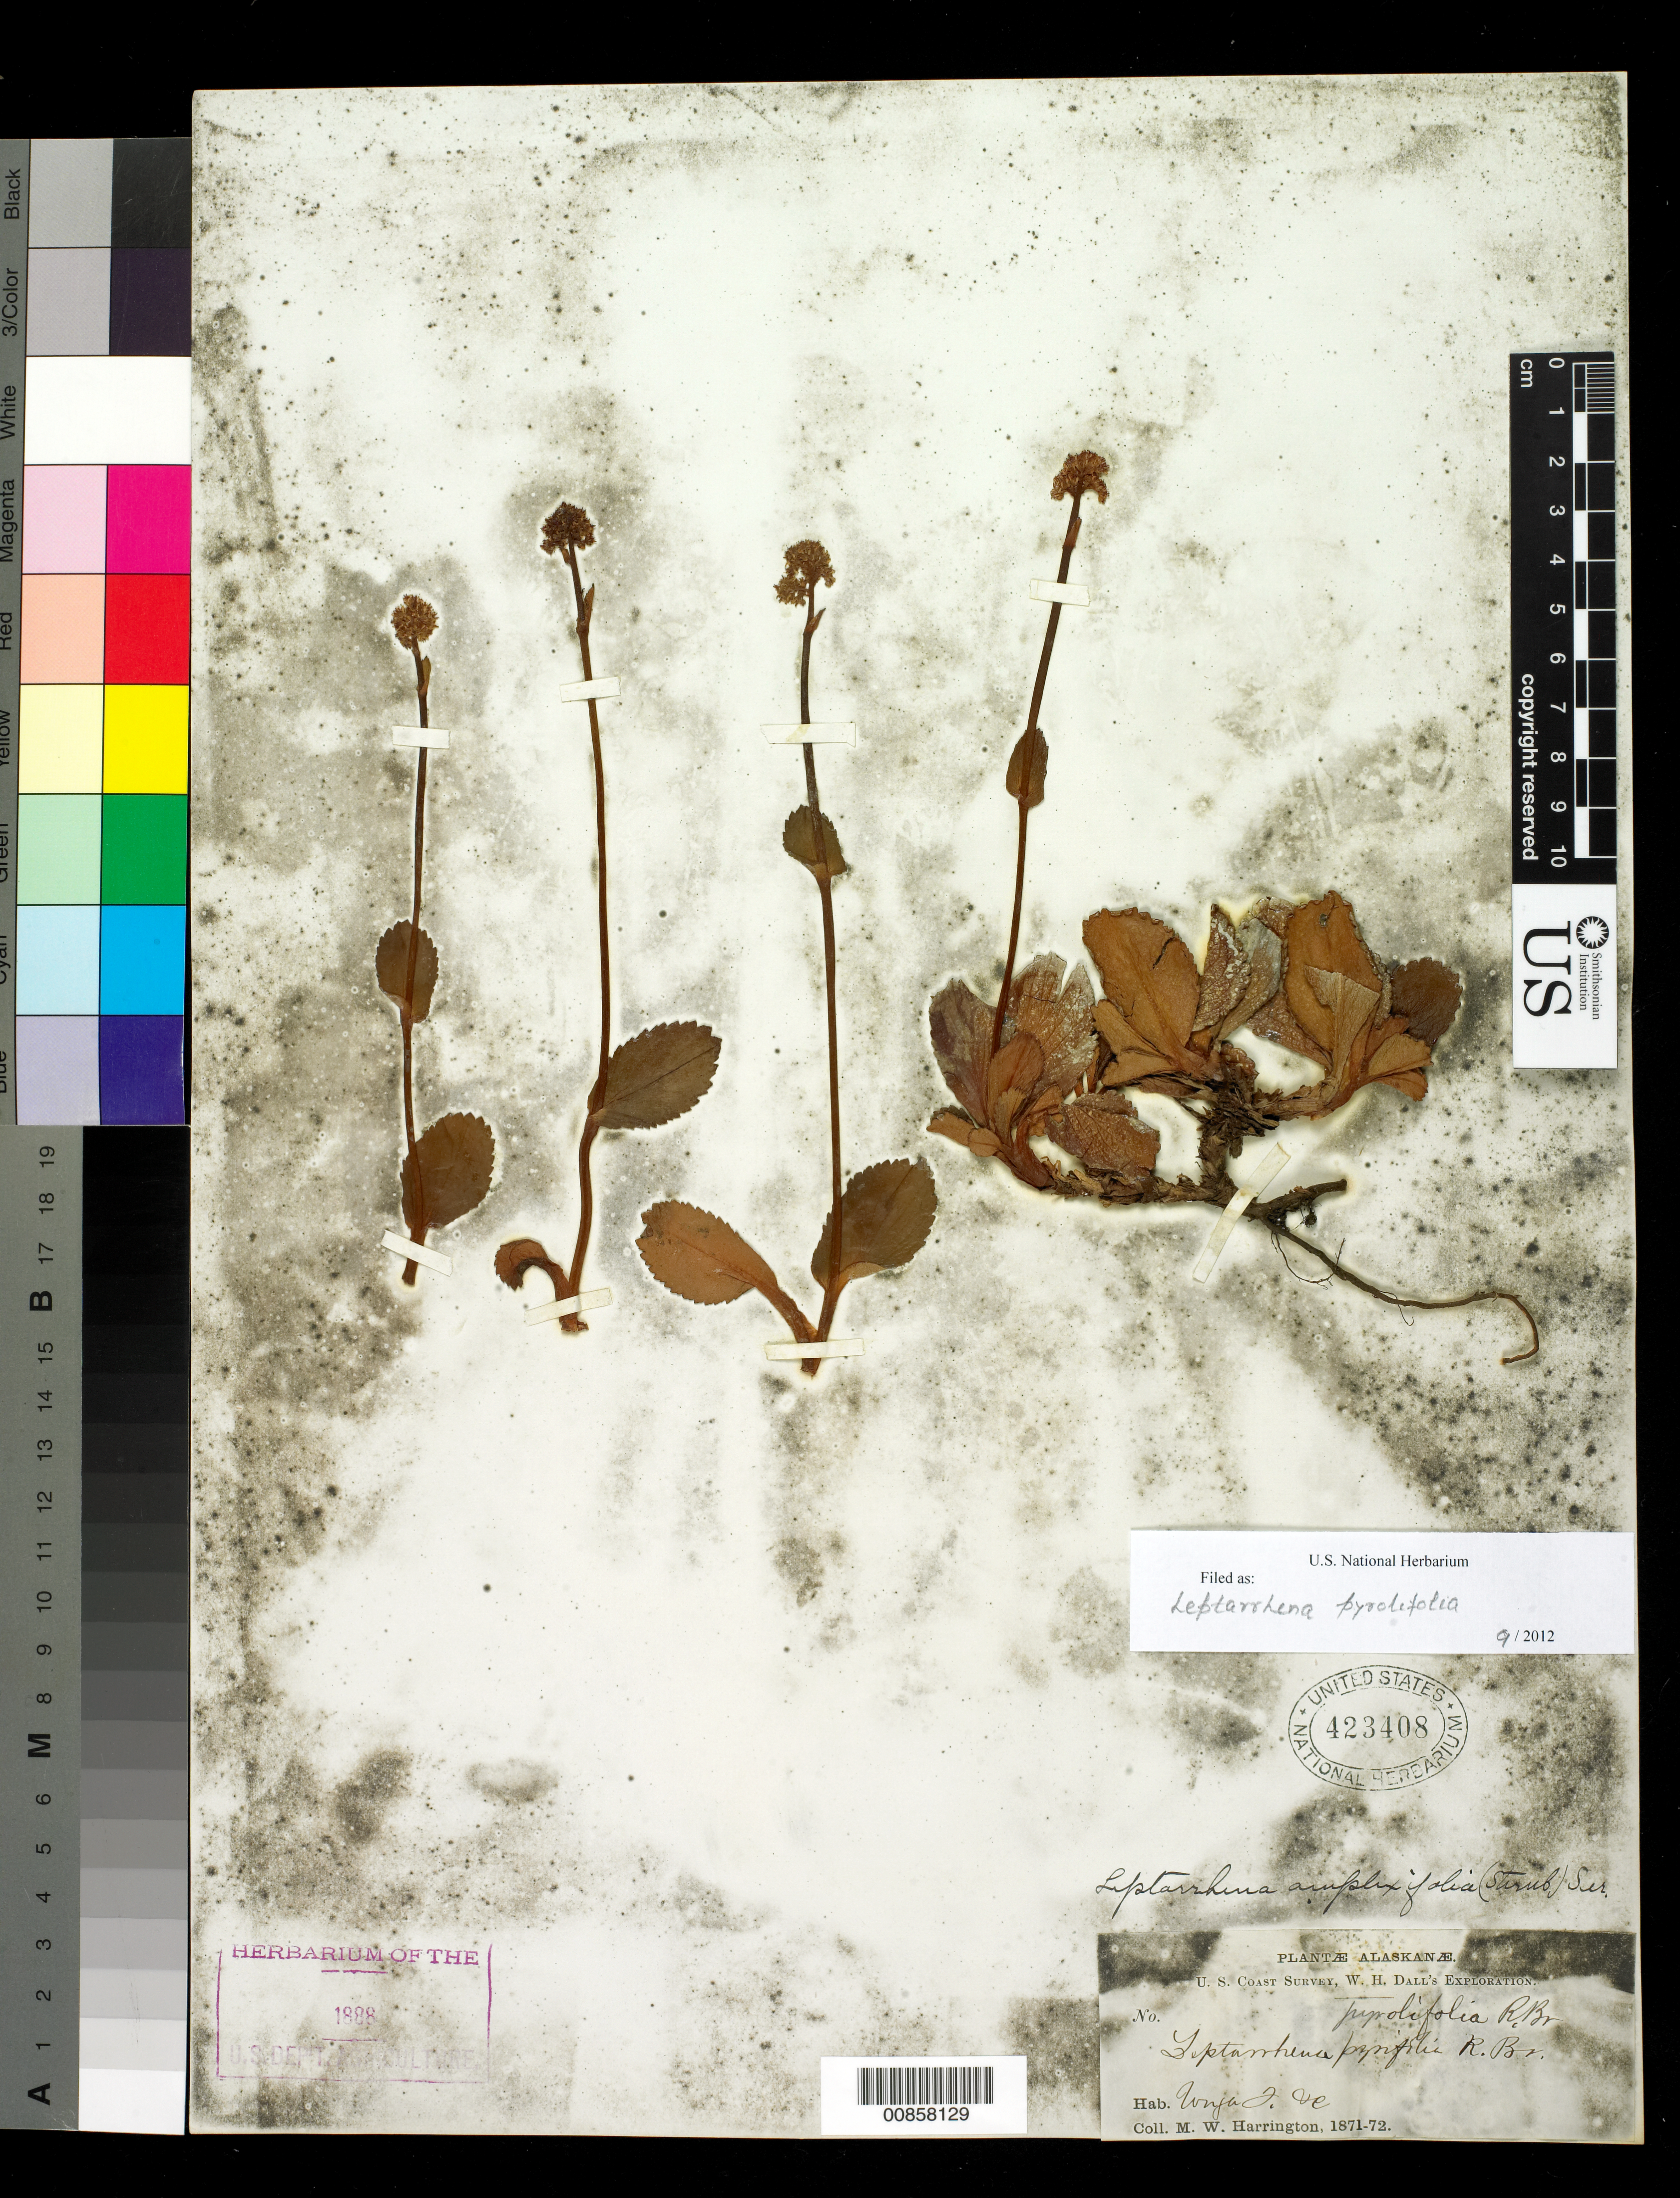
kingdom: Plantae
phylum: Tracheophyta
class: Magnoliopsida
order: Saxifragales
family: Saxifragaceae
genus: Leptarrhena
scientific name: Leptarrhena pyrolifolia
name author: (D. Don) Ser.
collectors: M. W. Harrington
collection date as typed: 1871 to -- --- 1872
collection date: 1871/1872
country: United States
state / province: Alaska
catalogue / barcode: US 423408